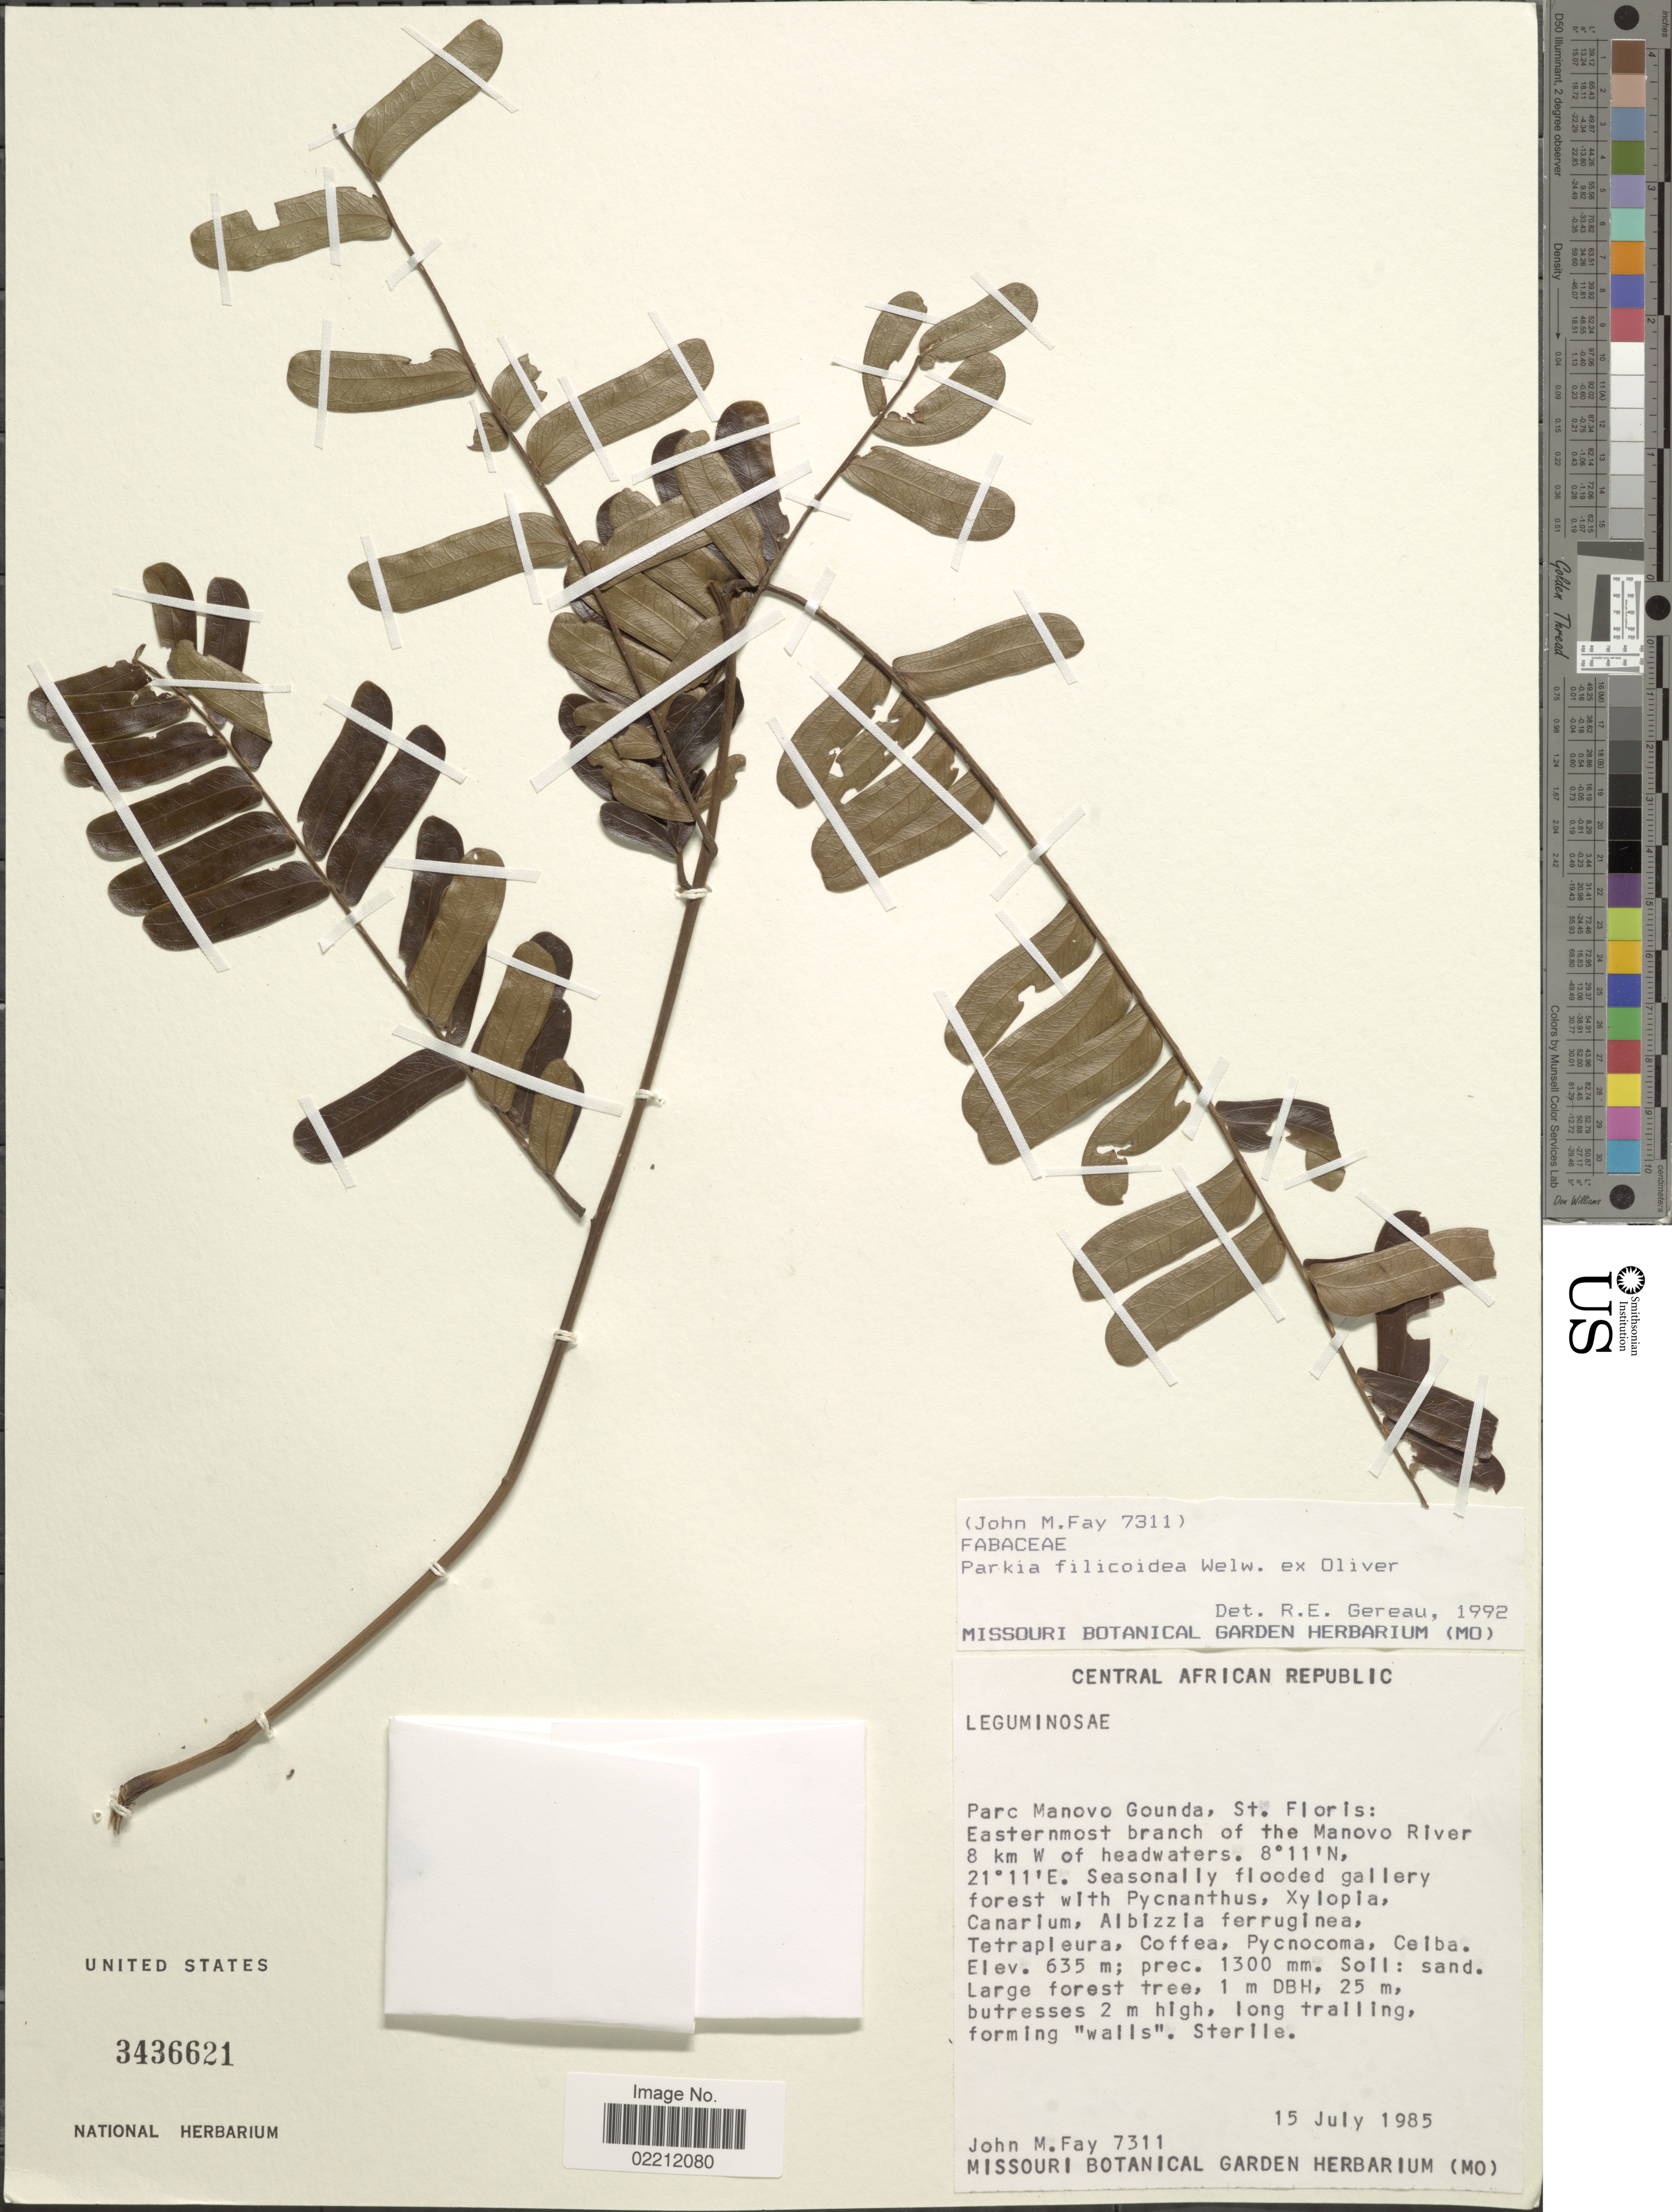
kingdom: Plantae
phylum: Tracheophyta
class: Magnoliopsida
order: Fabales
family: Fabaceae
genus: Parkia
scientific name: Parkia filicoidea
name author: Welw. ex Oliv.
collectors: J. M. Fay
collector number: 7311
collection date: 1985-07-15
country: Central African Republic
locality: Parc Manovo gounda, St. Floris, Eastermost branch of the Manovo River 8 km W of headwaters.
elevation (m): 635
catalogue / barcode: US 3436621